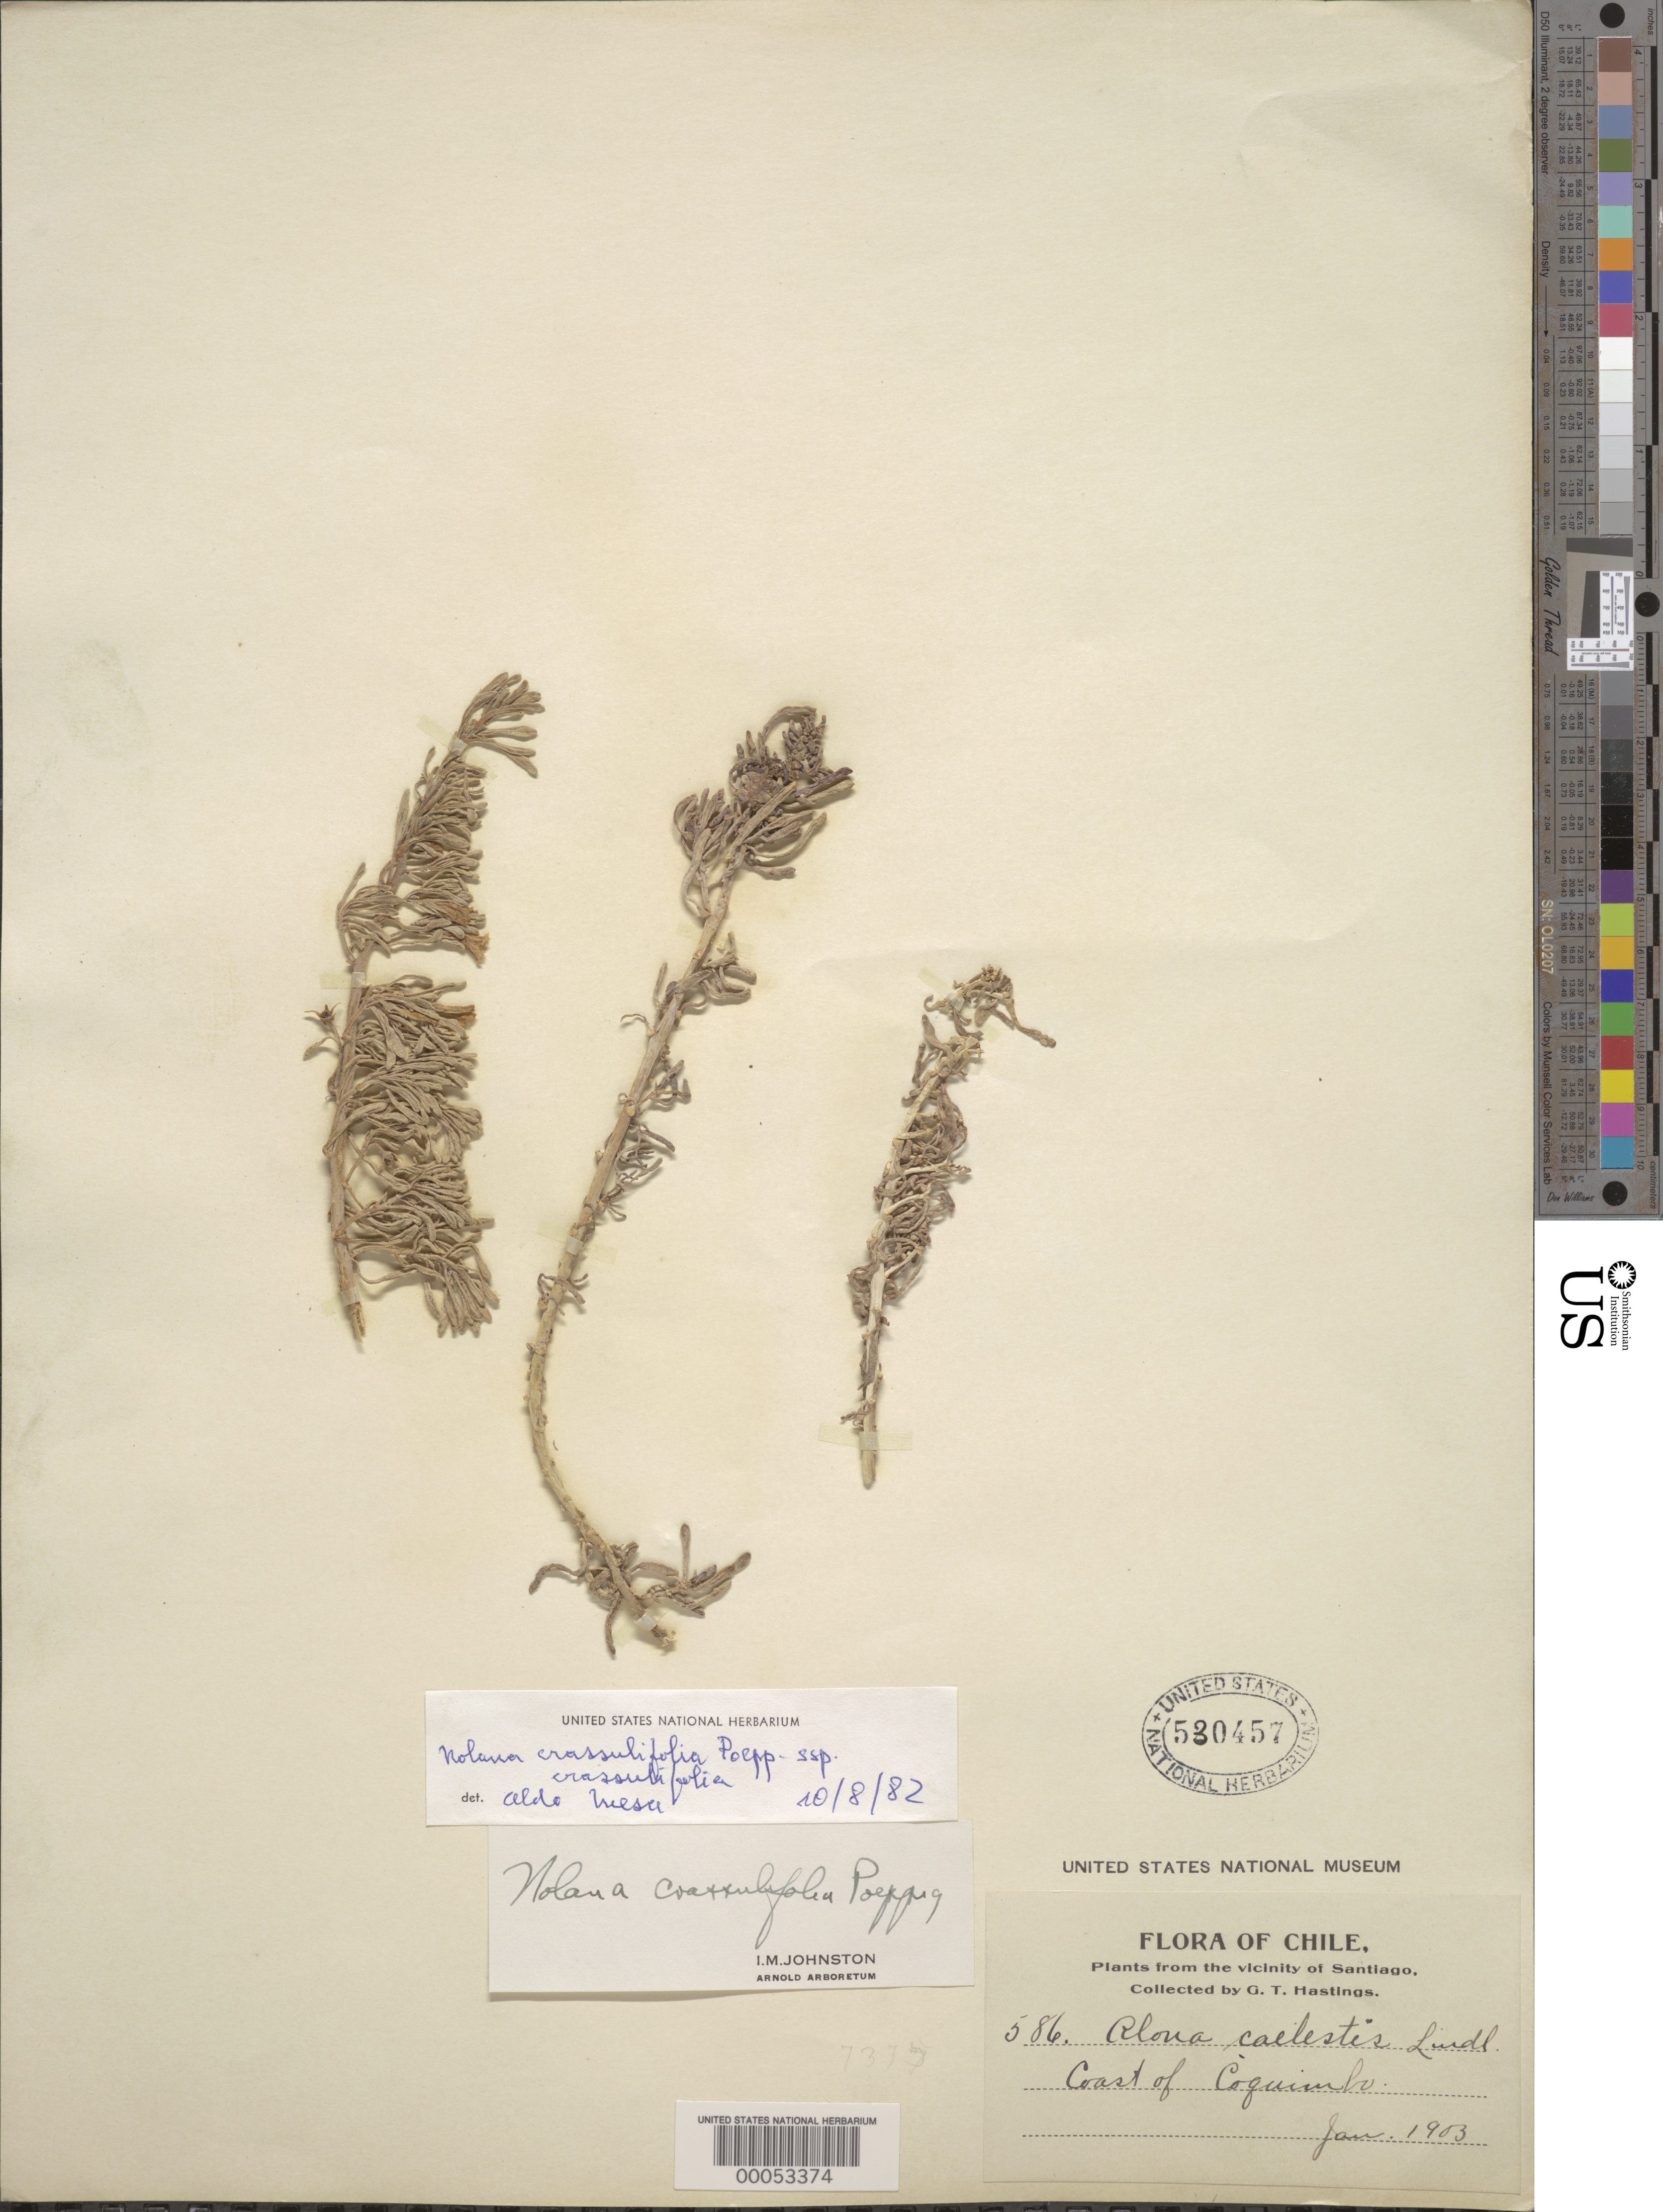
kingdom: Plantae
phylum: Tracheophyta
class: Magnoliopsida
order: Solanales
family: Solanaceae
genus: Nolana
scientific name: Nolana crassulifolia subsp. crassulifolia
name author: Kunze ex Walp.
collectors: G. Hastings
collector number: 586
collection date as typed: Jan 1903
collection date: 1903-01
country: Chile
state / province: Coquimbo (IV)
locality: Coast of coquimbo.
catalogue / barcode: US 530457